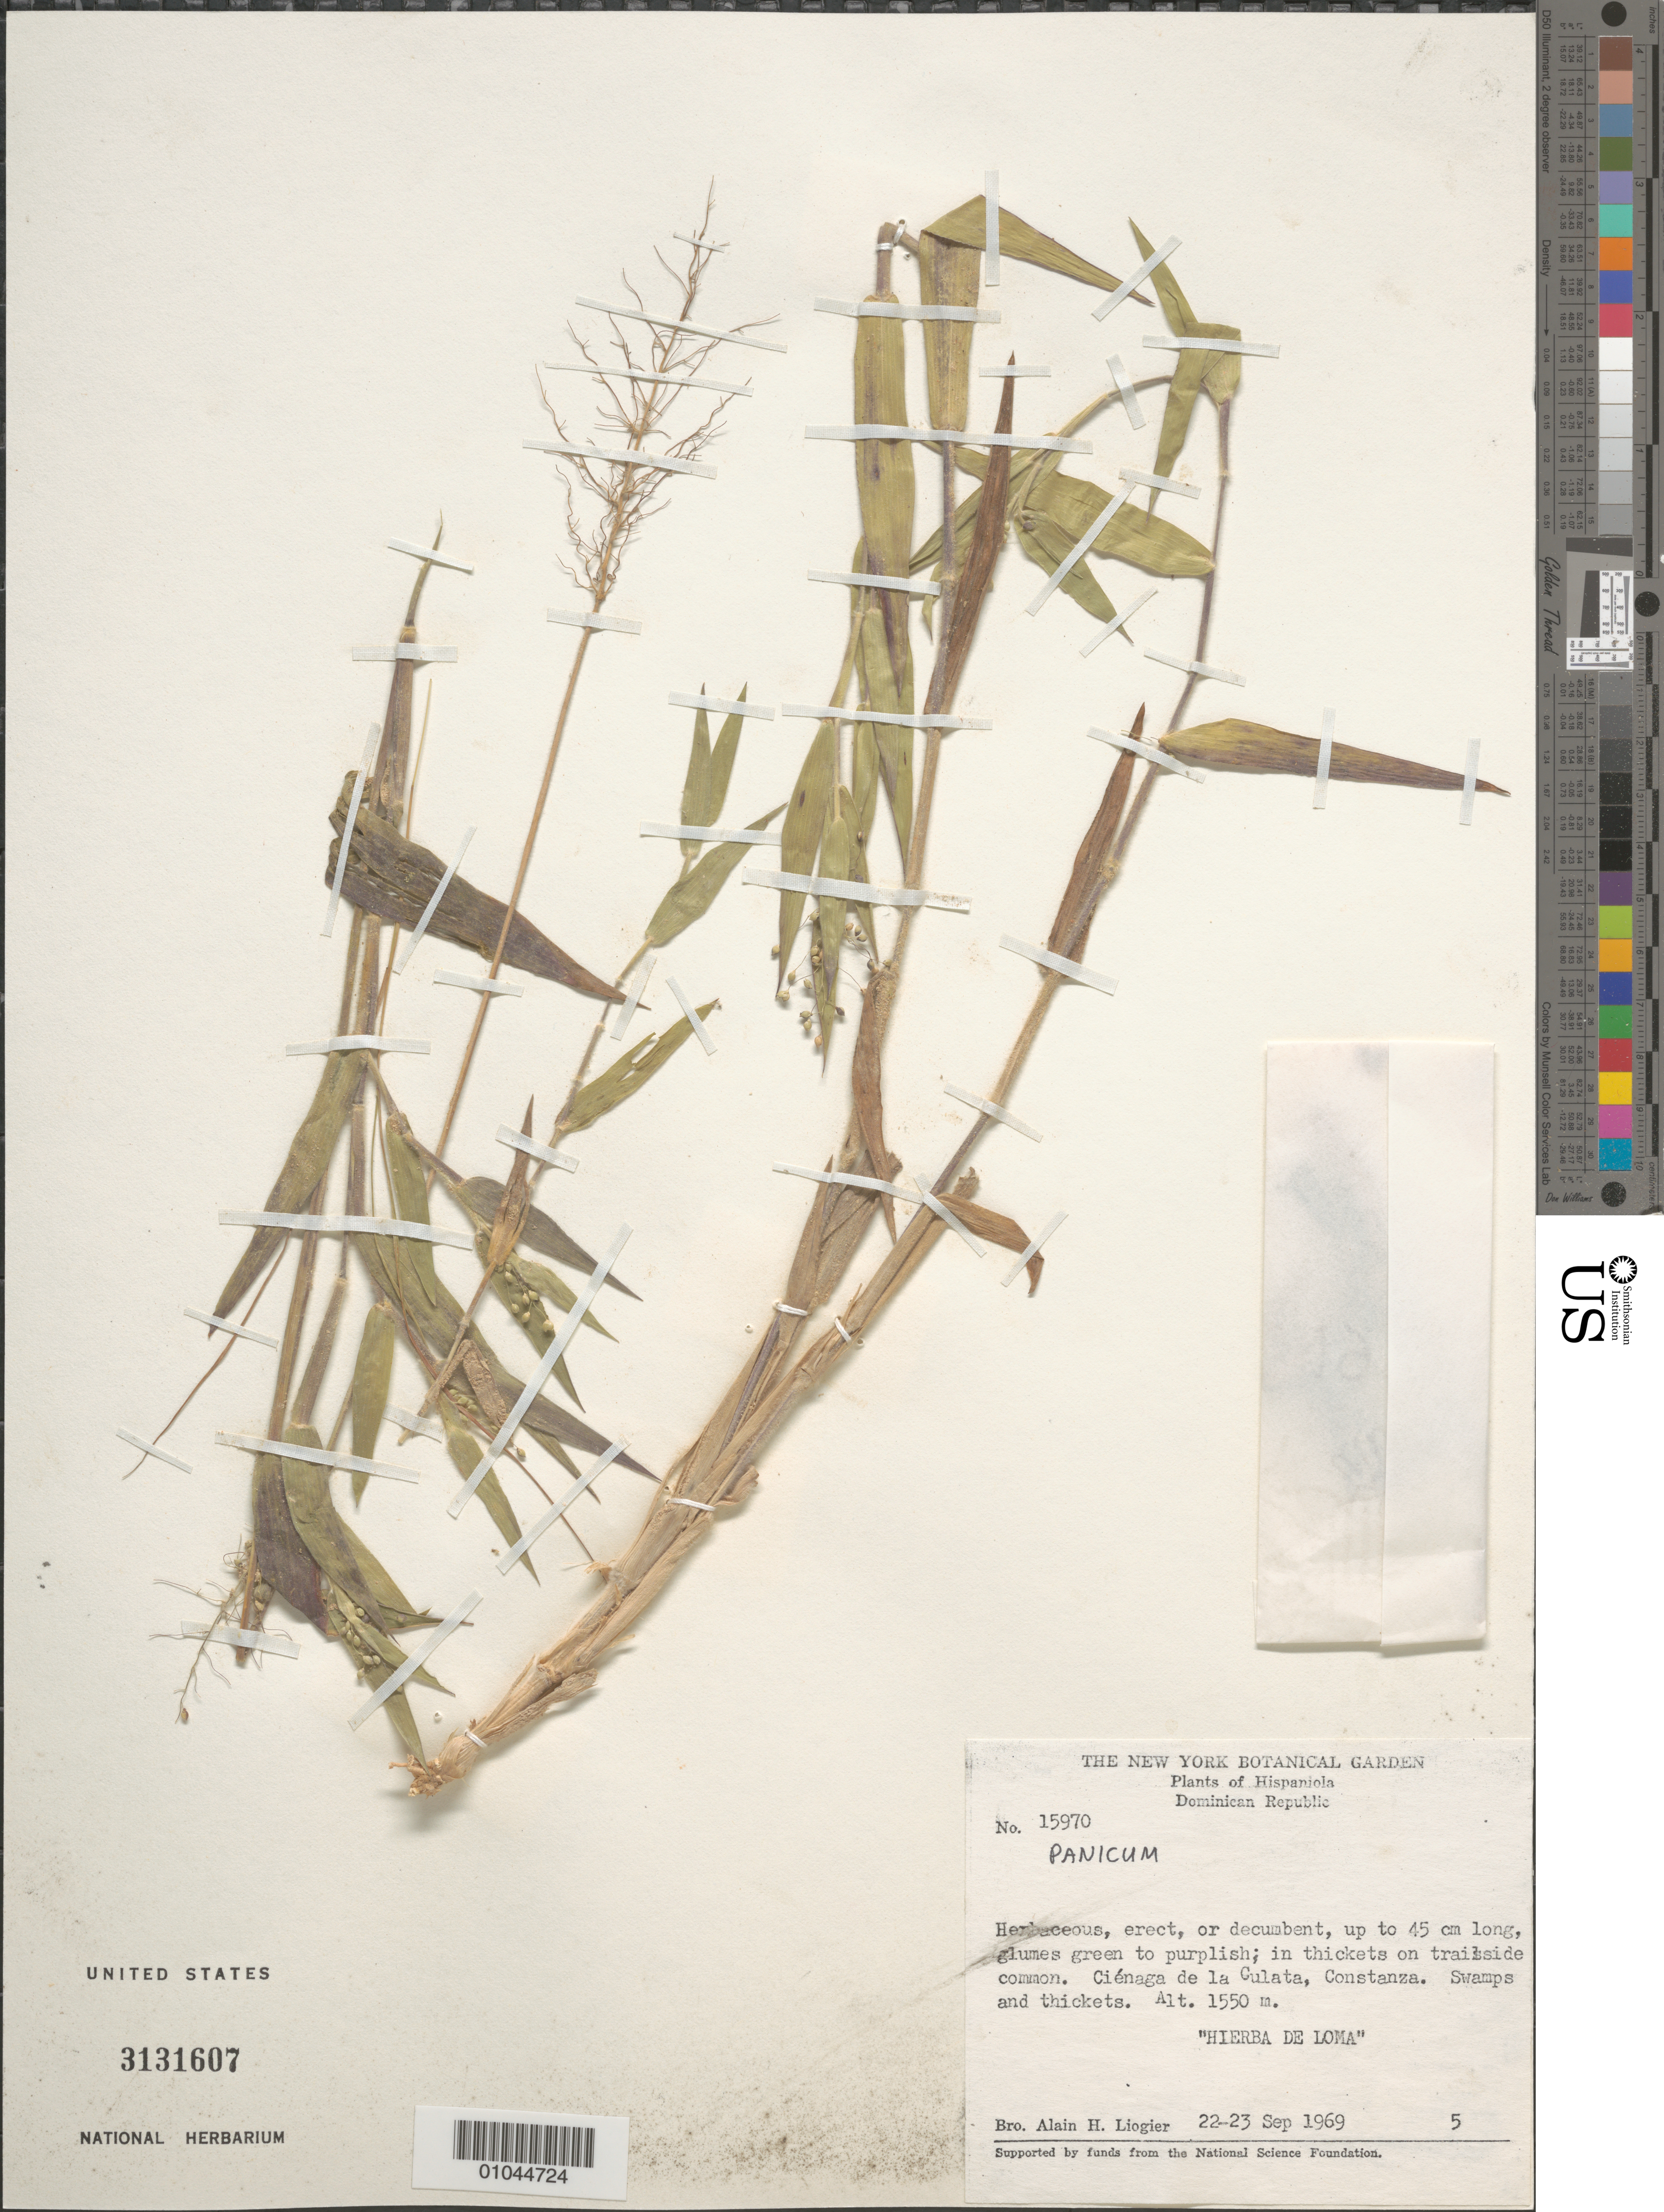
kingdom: Plantae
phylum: Tracheophyta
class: Liliopsida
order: Poales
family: Poaceae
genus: Panicum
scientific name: Panicum sp.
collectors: A. H. Liogier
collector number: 15970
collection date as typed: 22 Sep 1969 to 23 Sep 1969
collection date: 1969-09-22/1969-09-23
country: Dominican Republic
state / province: La Vega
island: Hispaniola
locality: Cienage de la Culata, Constanza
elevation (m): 1550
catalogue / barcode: US 3131607